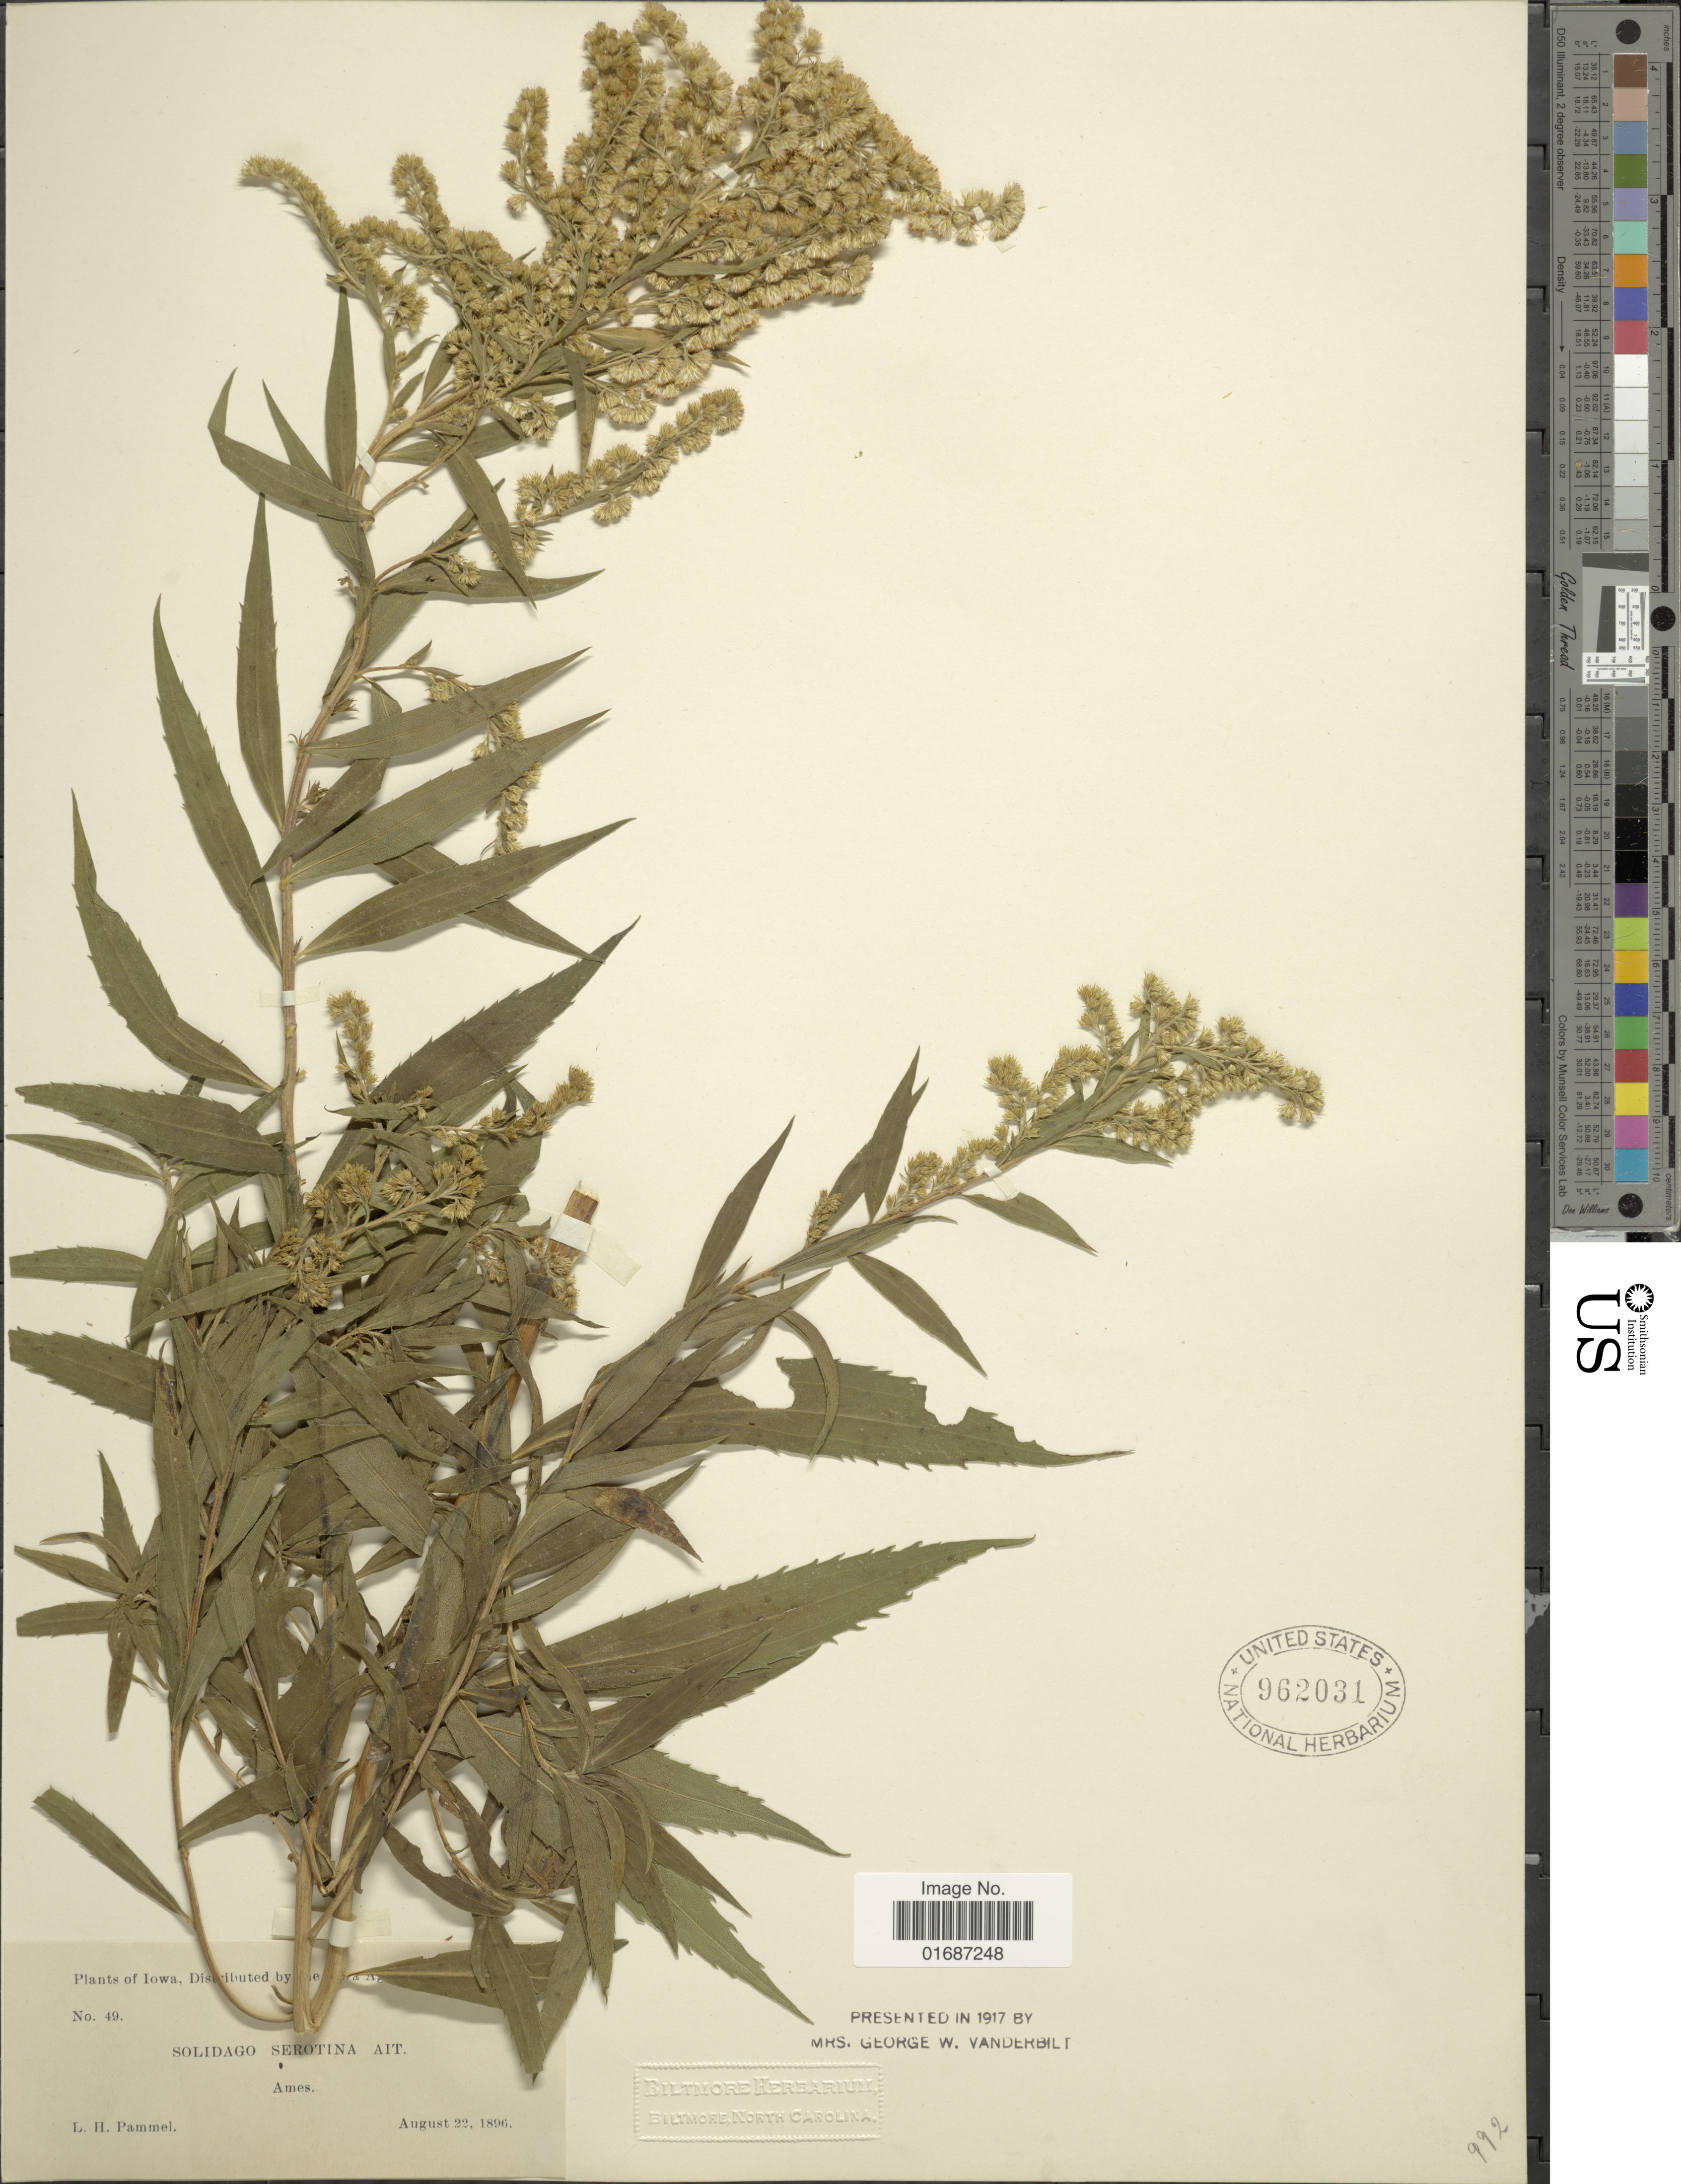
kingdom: Plantae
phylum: Tracheophyta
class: Magnoliopsida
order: Asterales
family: Asteraceae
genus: Solidago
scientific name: Solidago gigantea var. leiophylla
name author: Fernald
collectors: L. Pammel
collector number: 49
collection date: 1896-08-22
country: United States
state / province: Iowa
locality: Ames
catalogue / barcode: US 962031